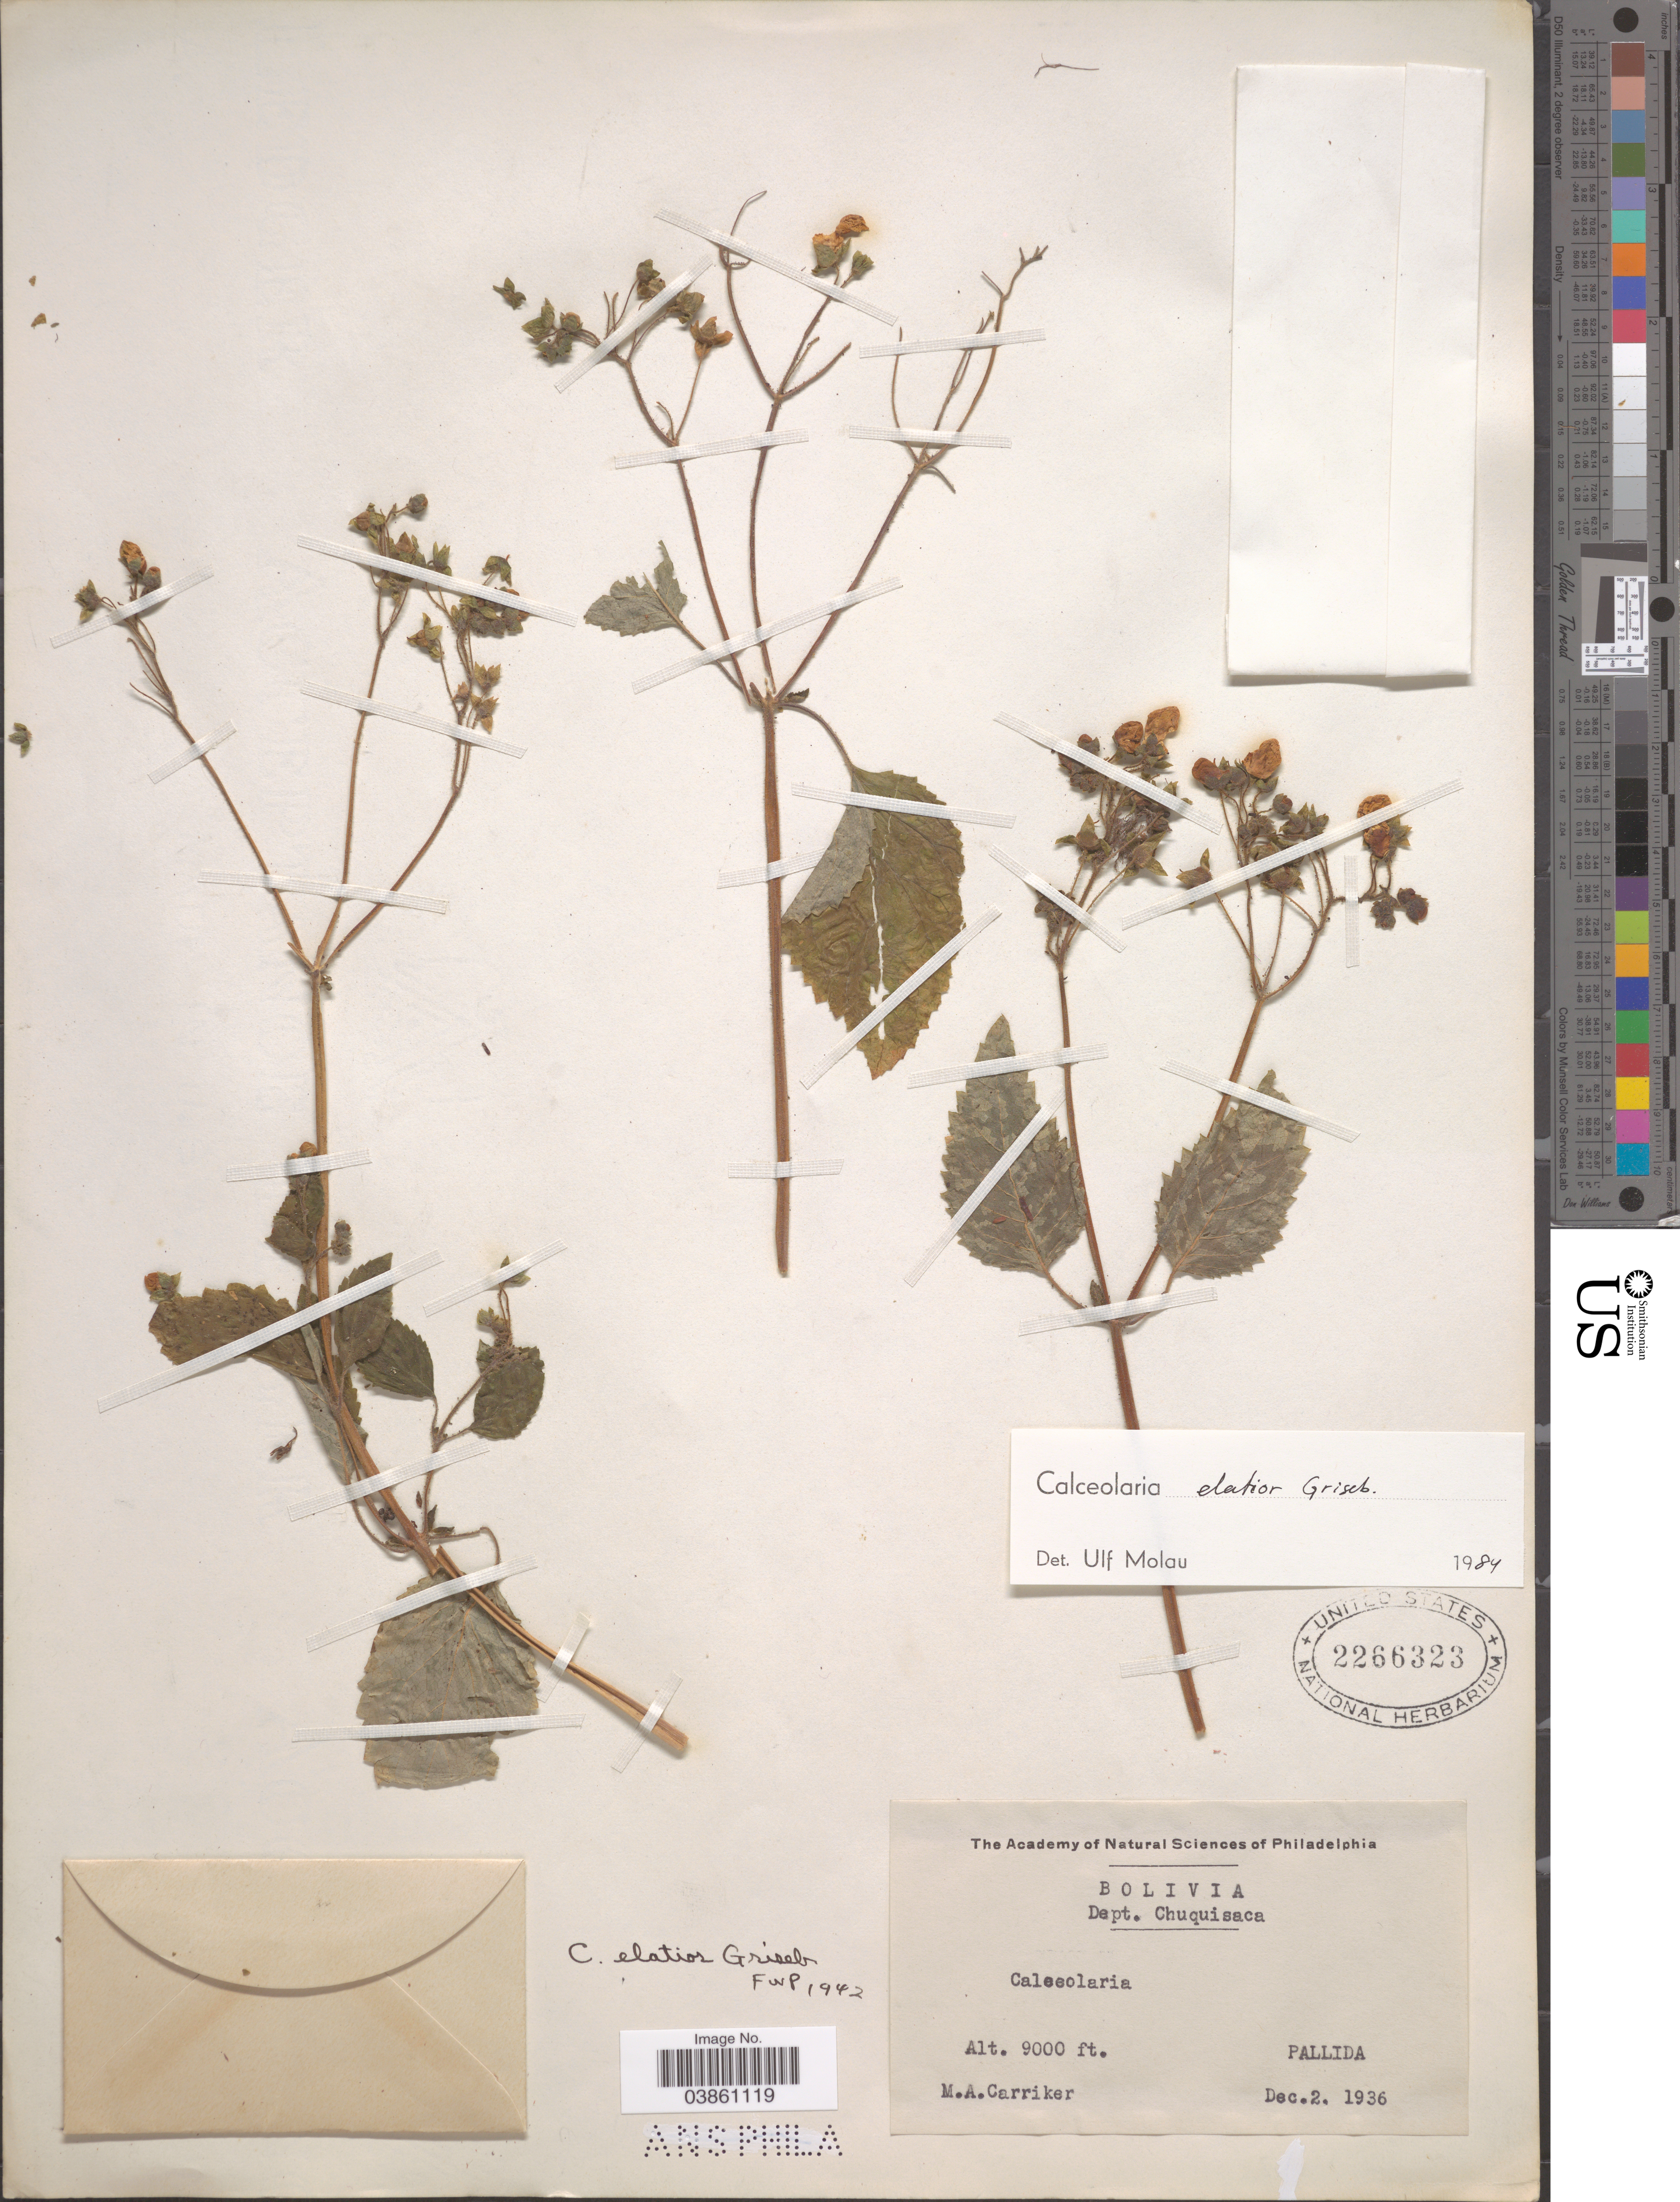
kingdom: Plantae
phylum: Tracheophyta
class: Magnoliopsida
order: Lamiales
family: Calceolariaceae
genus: Calceolaria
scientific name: Calceolaria elatior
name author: Griseb.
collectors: M. A. Carriker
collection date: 1936-12-02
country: Bolivia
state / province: Chuquisaca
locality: Dept. Chuquisaca. Pallida.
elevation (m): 2743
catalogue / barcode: US 2266323